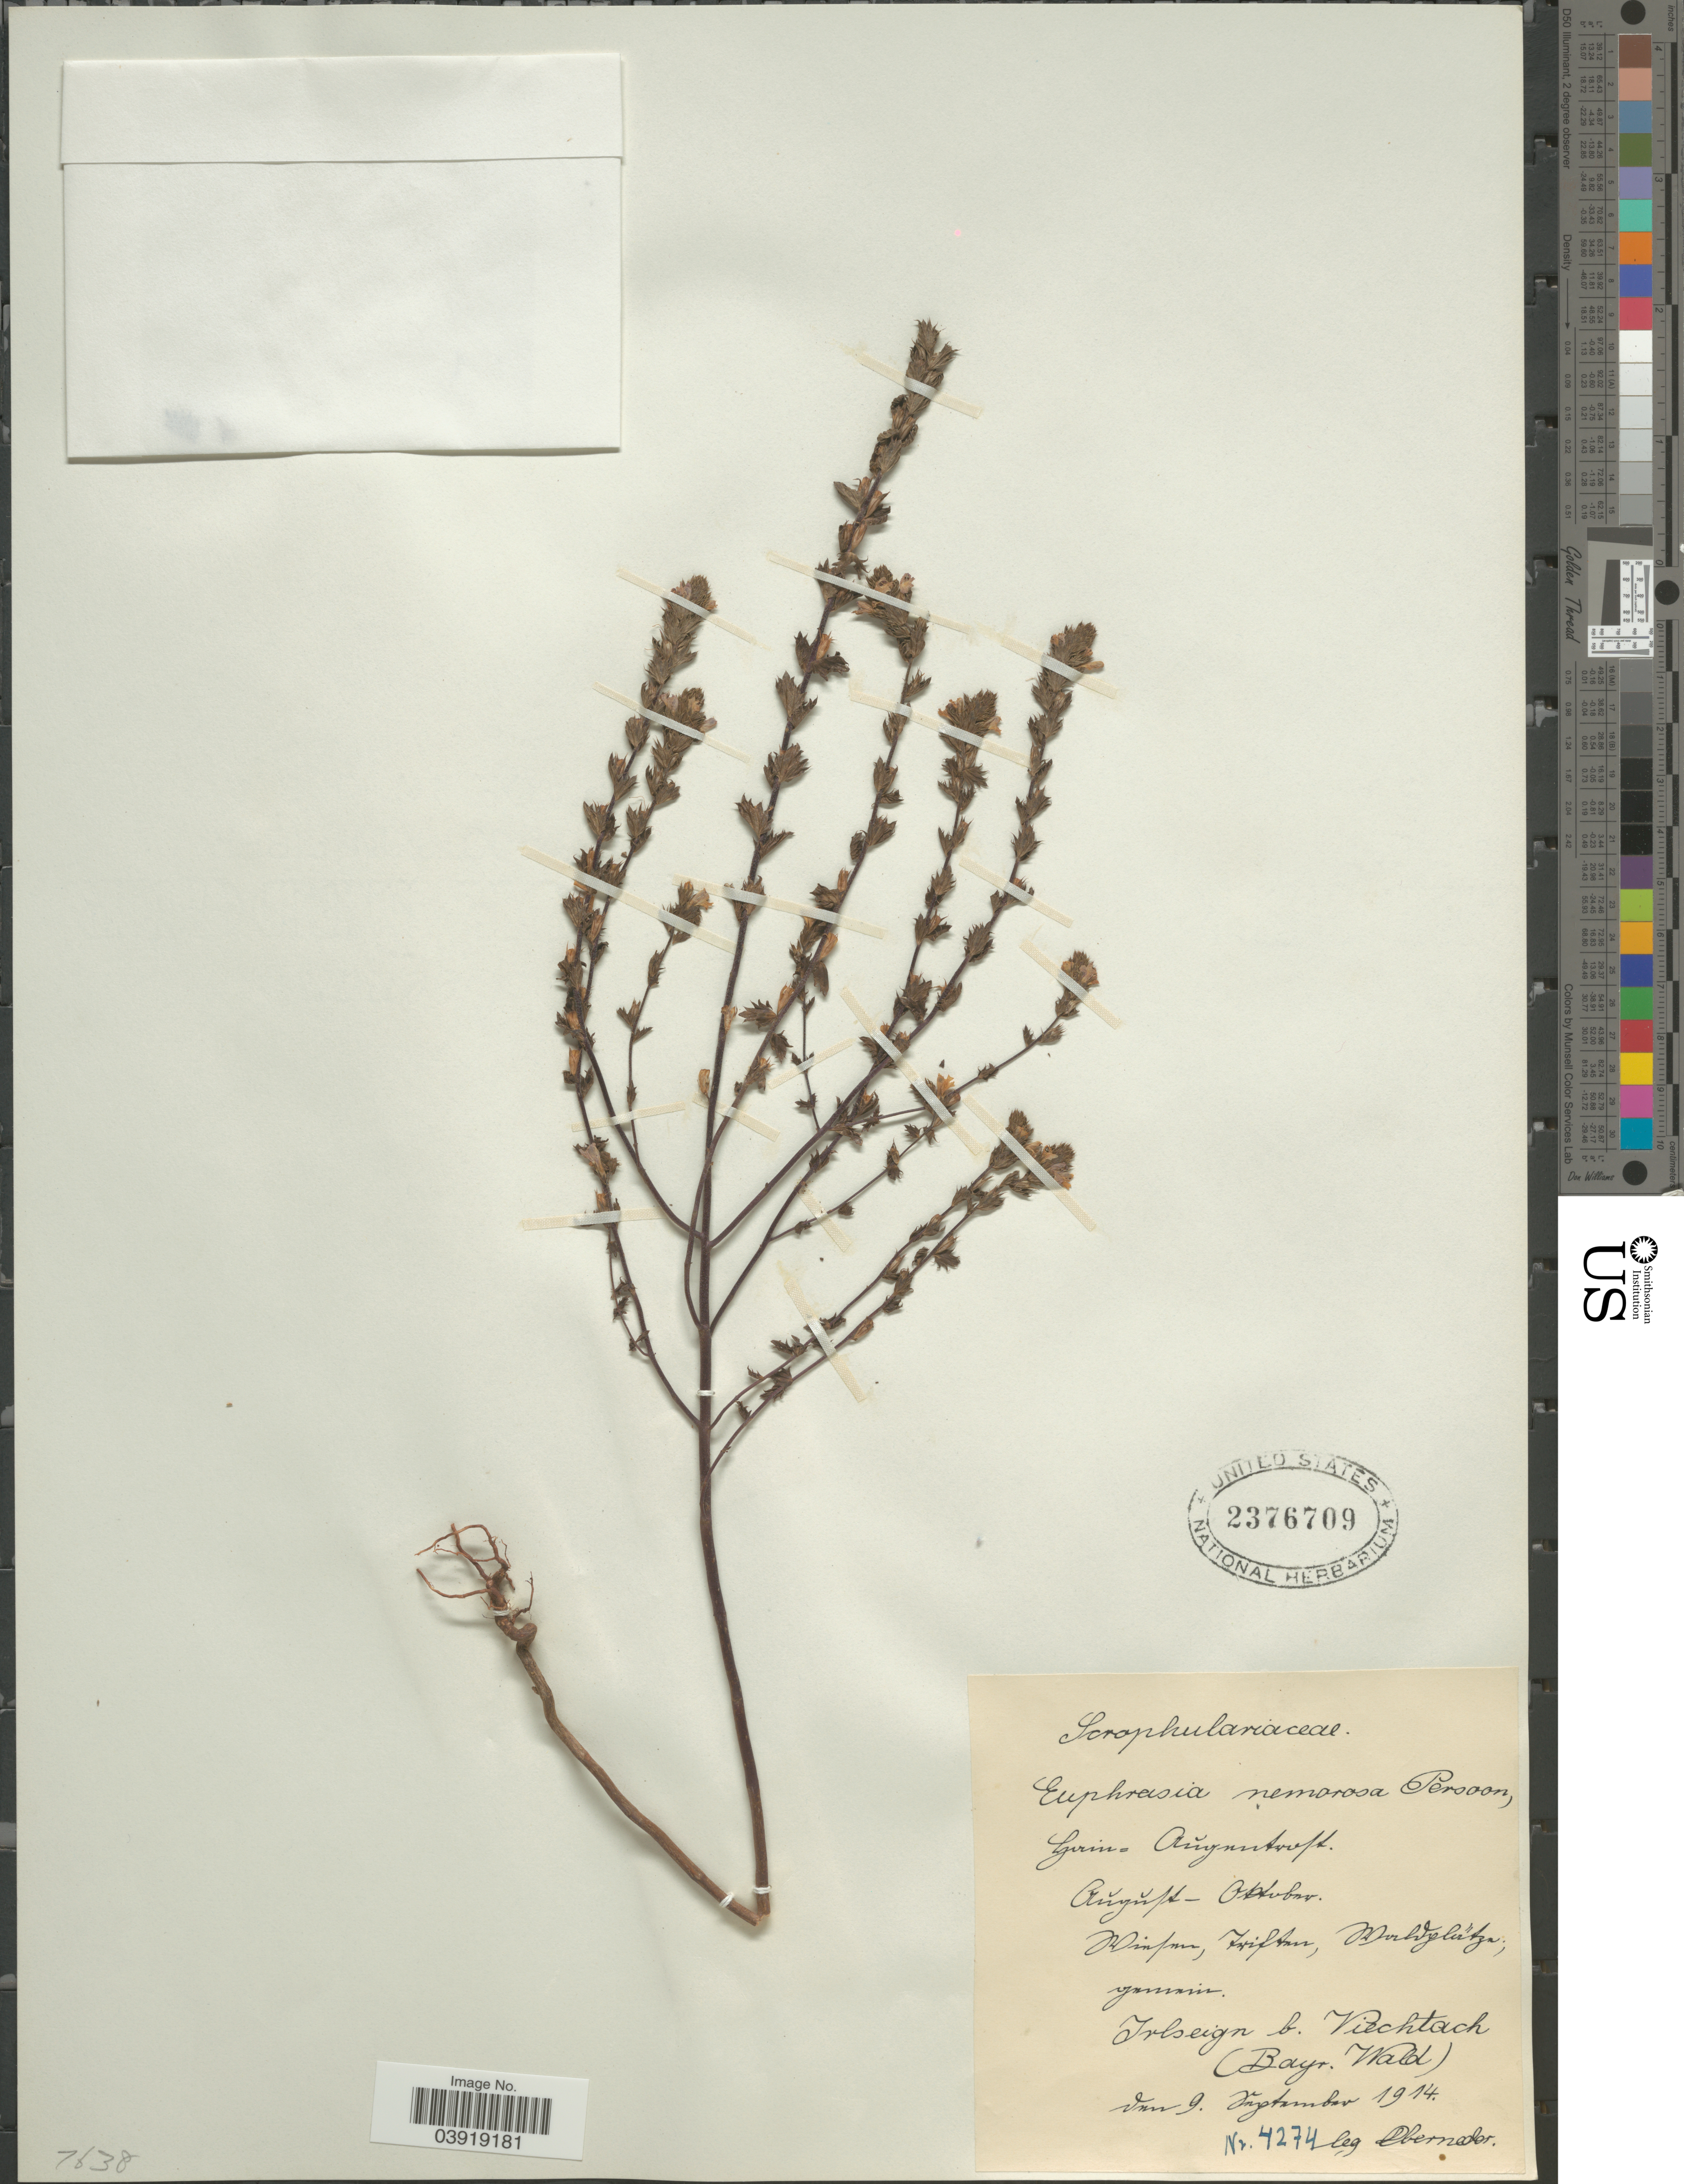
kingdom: Plantae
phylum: Tracheophyta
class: Magnoliopsida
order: Lamiales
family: Orobanchaceae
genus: Euphrasia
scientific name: Euphrasia nemorosa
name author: (Pers.) Wallr.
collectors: -. Oberneder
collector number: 4274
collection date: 1914-09-09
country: Germany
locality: Irlseign b. Vichtach (Bayr. Wald).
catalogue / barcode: US 2376709